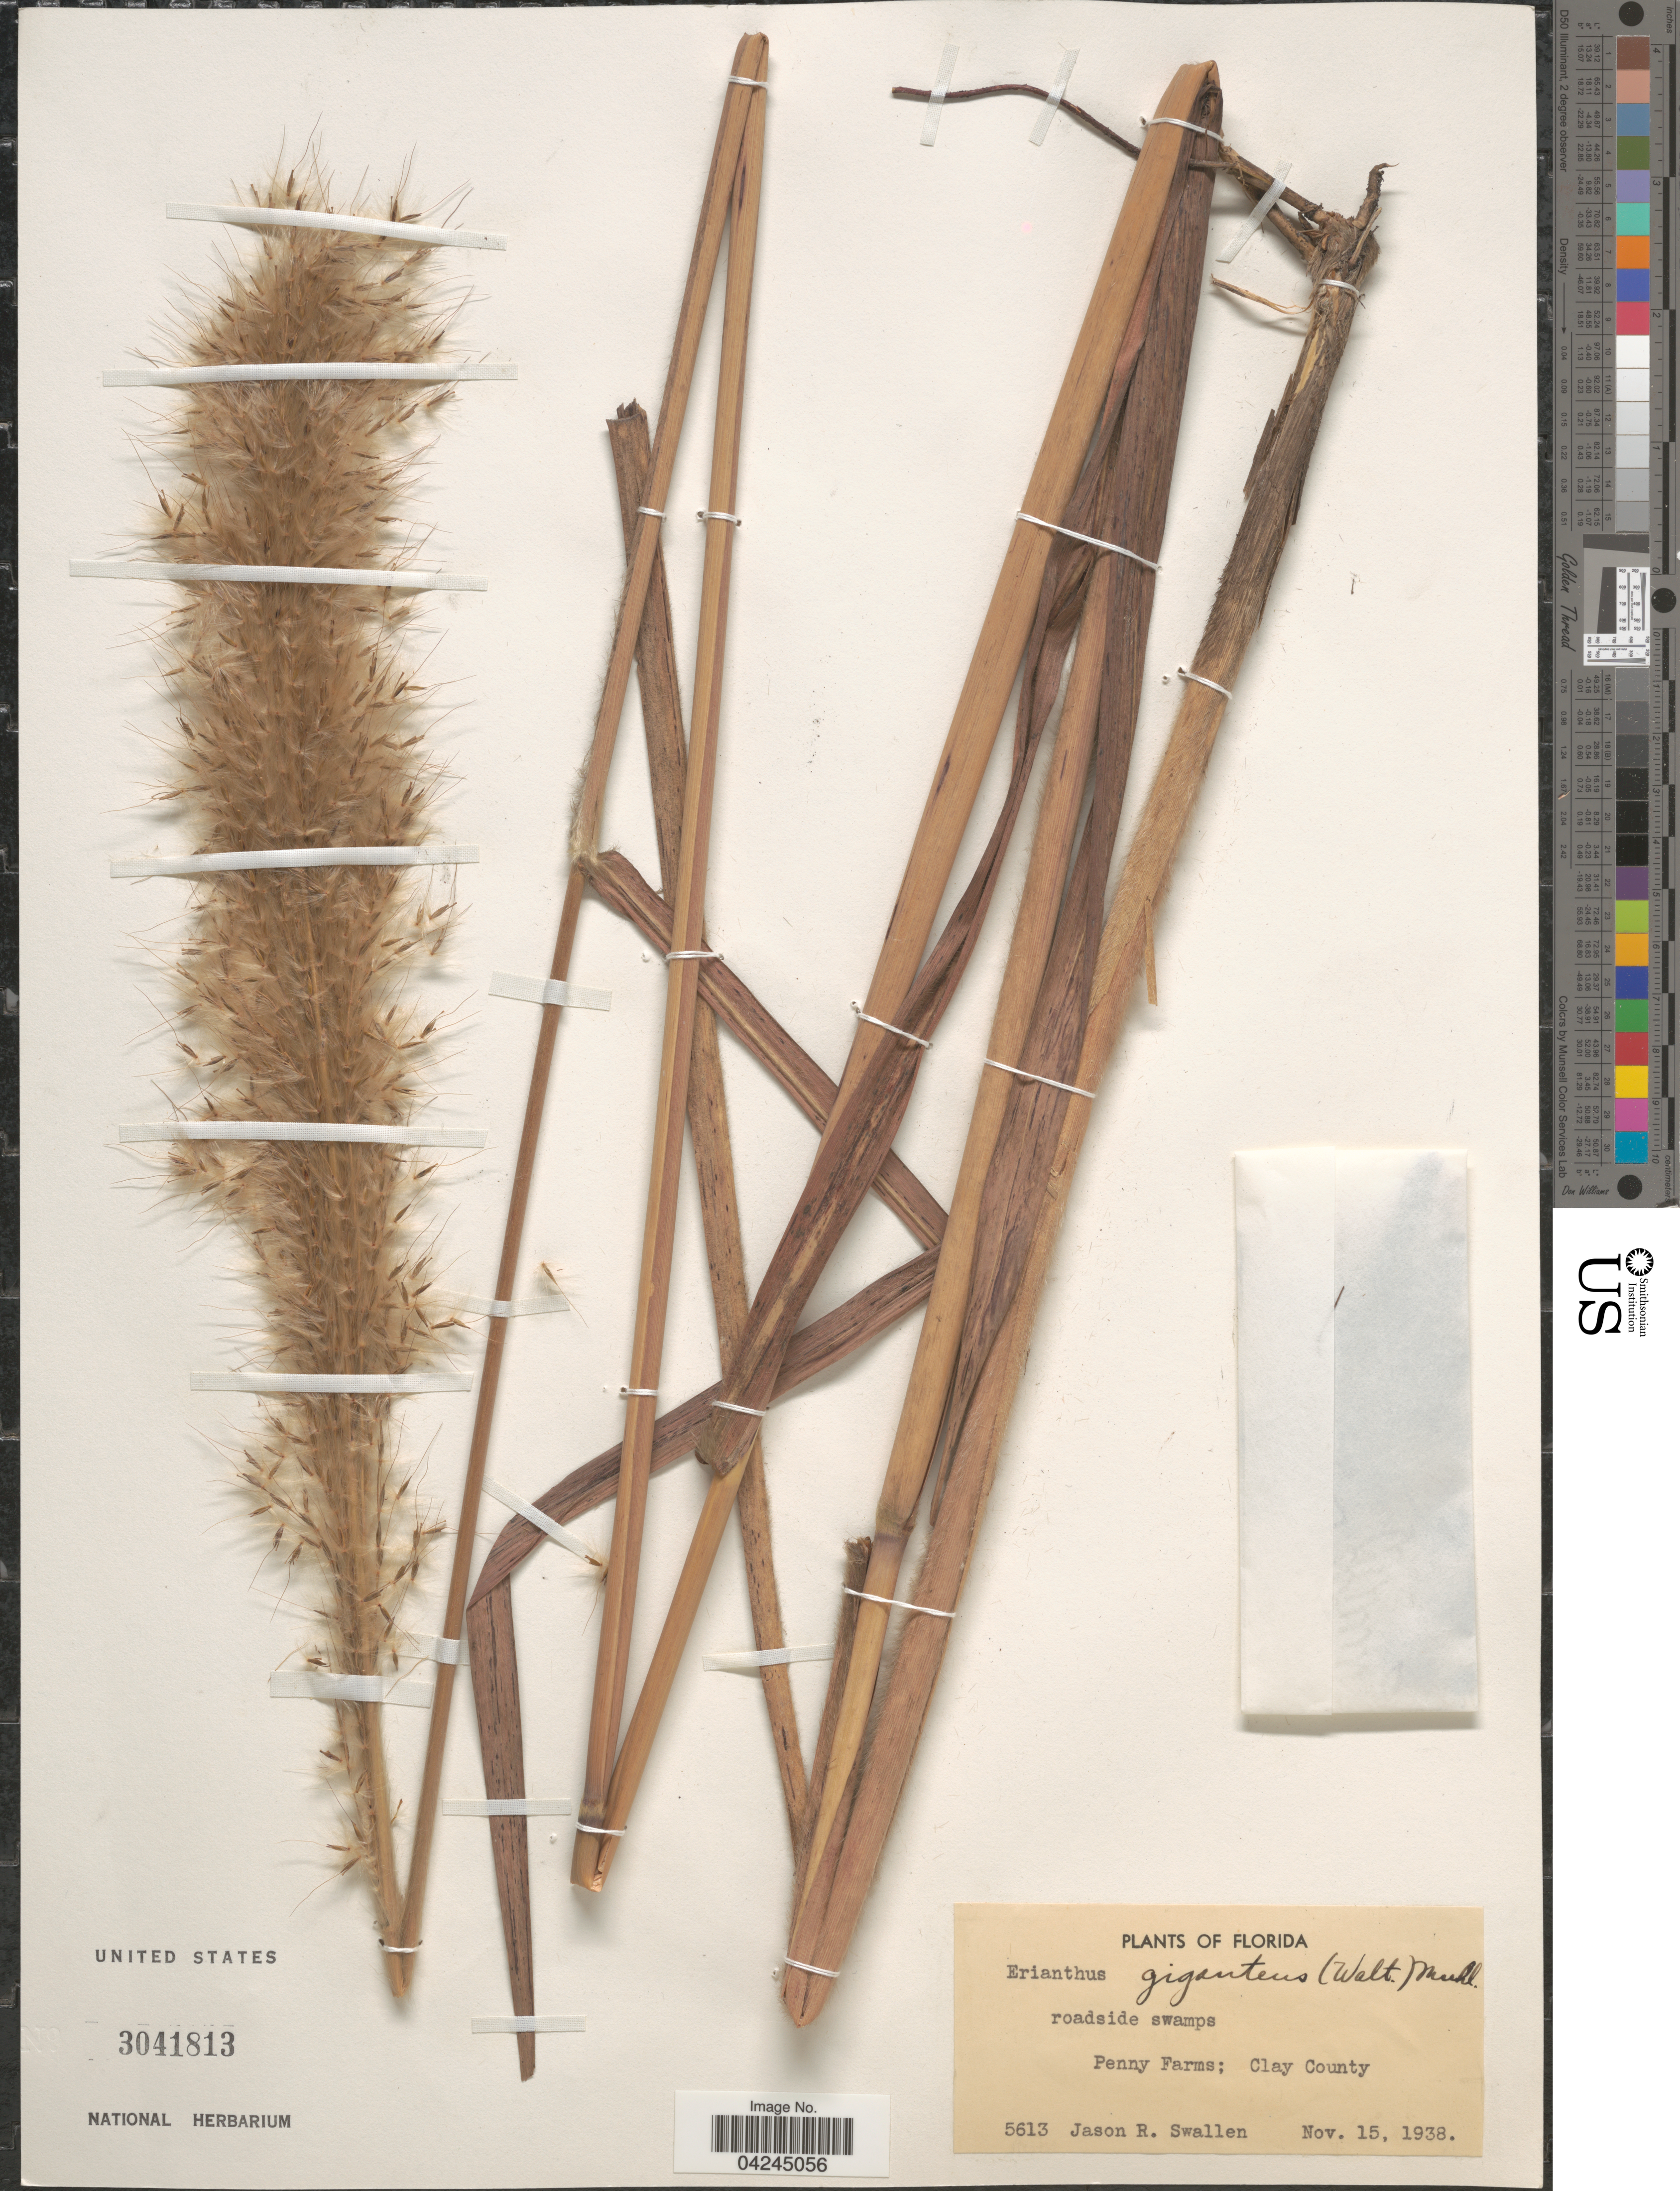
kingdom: Plantae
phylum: Tracheophyta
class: Liliopsida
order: Poales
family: Poaceae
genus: Erianthus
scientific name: Erianthus giganteus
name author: (Walter) P. Beauv.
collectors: J. R. Swallen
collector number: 5613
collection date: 1938-11-15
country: United States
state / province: Florida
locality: Roadside swamps. Penny Farms; Clay County.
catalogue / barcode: US 3041813